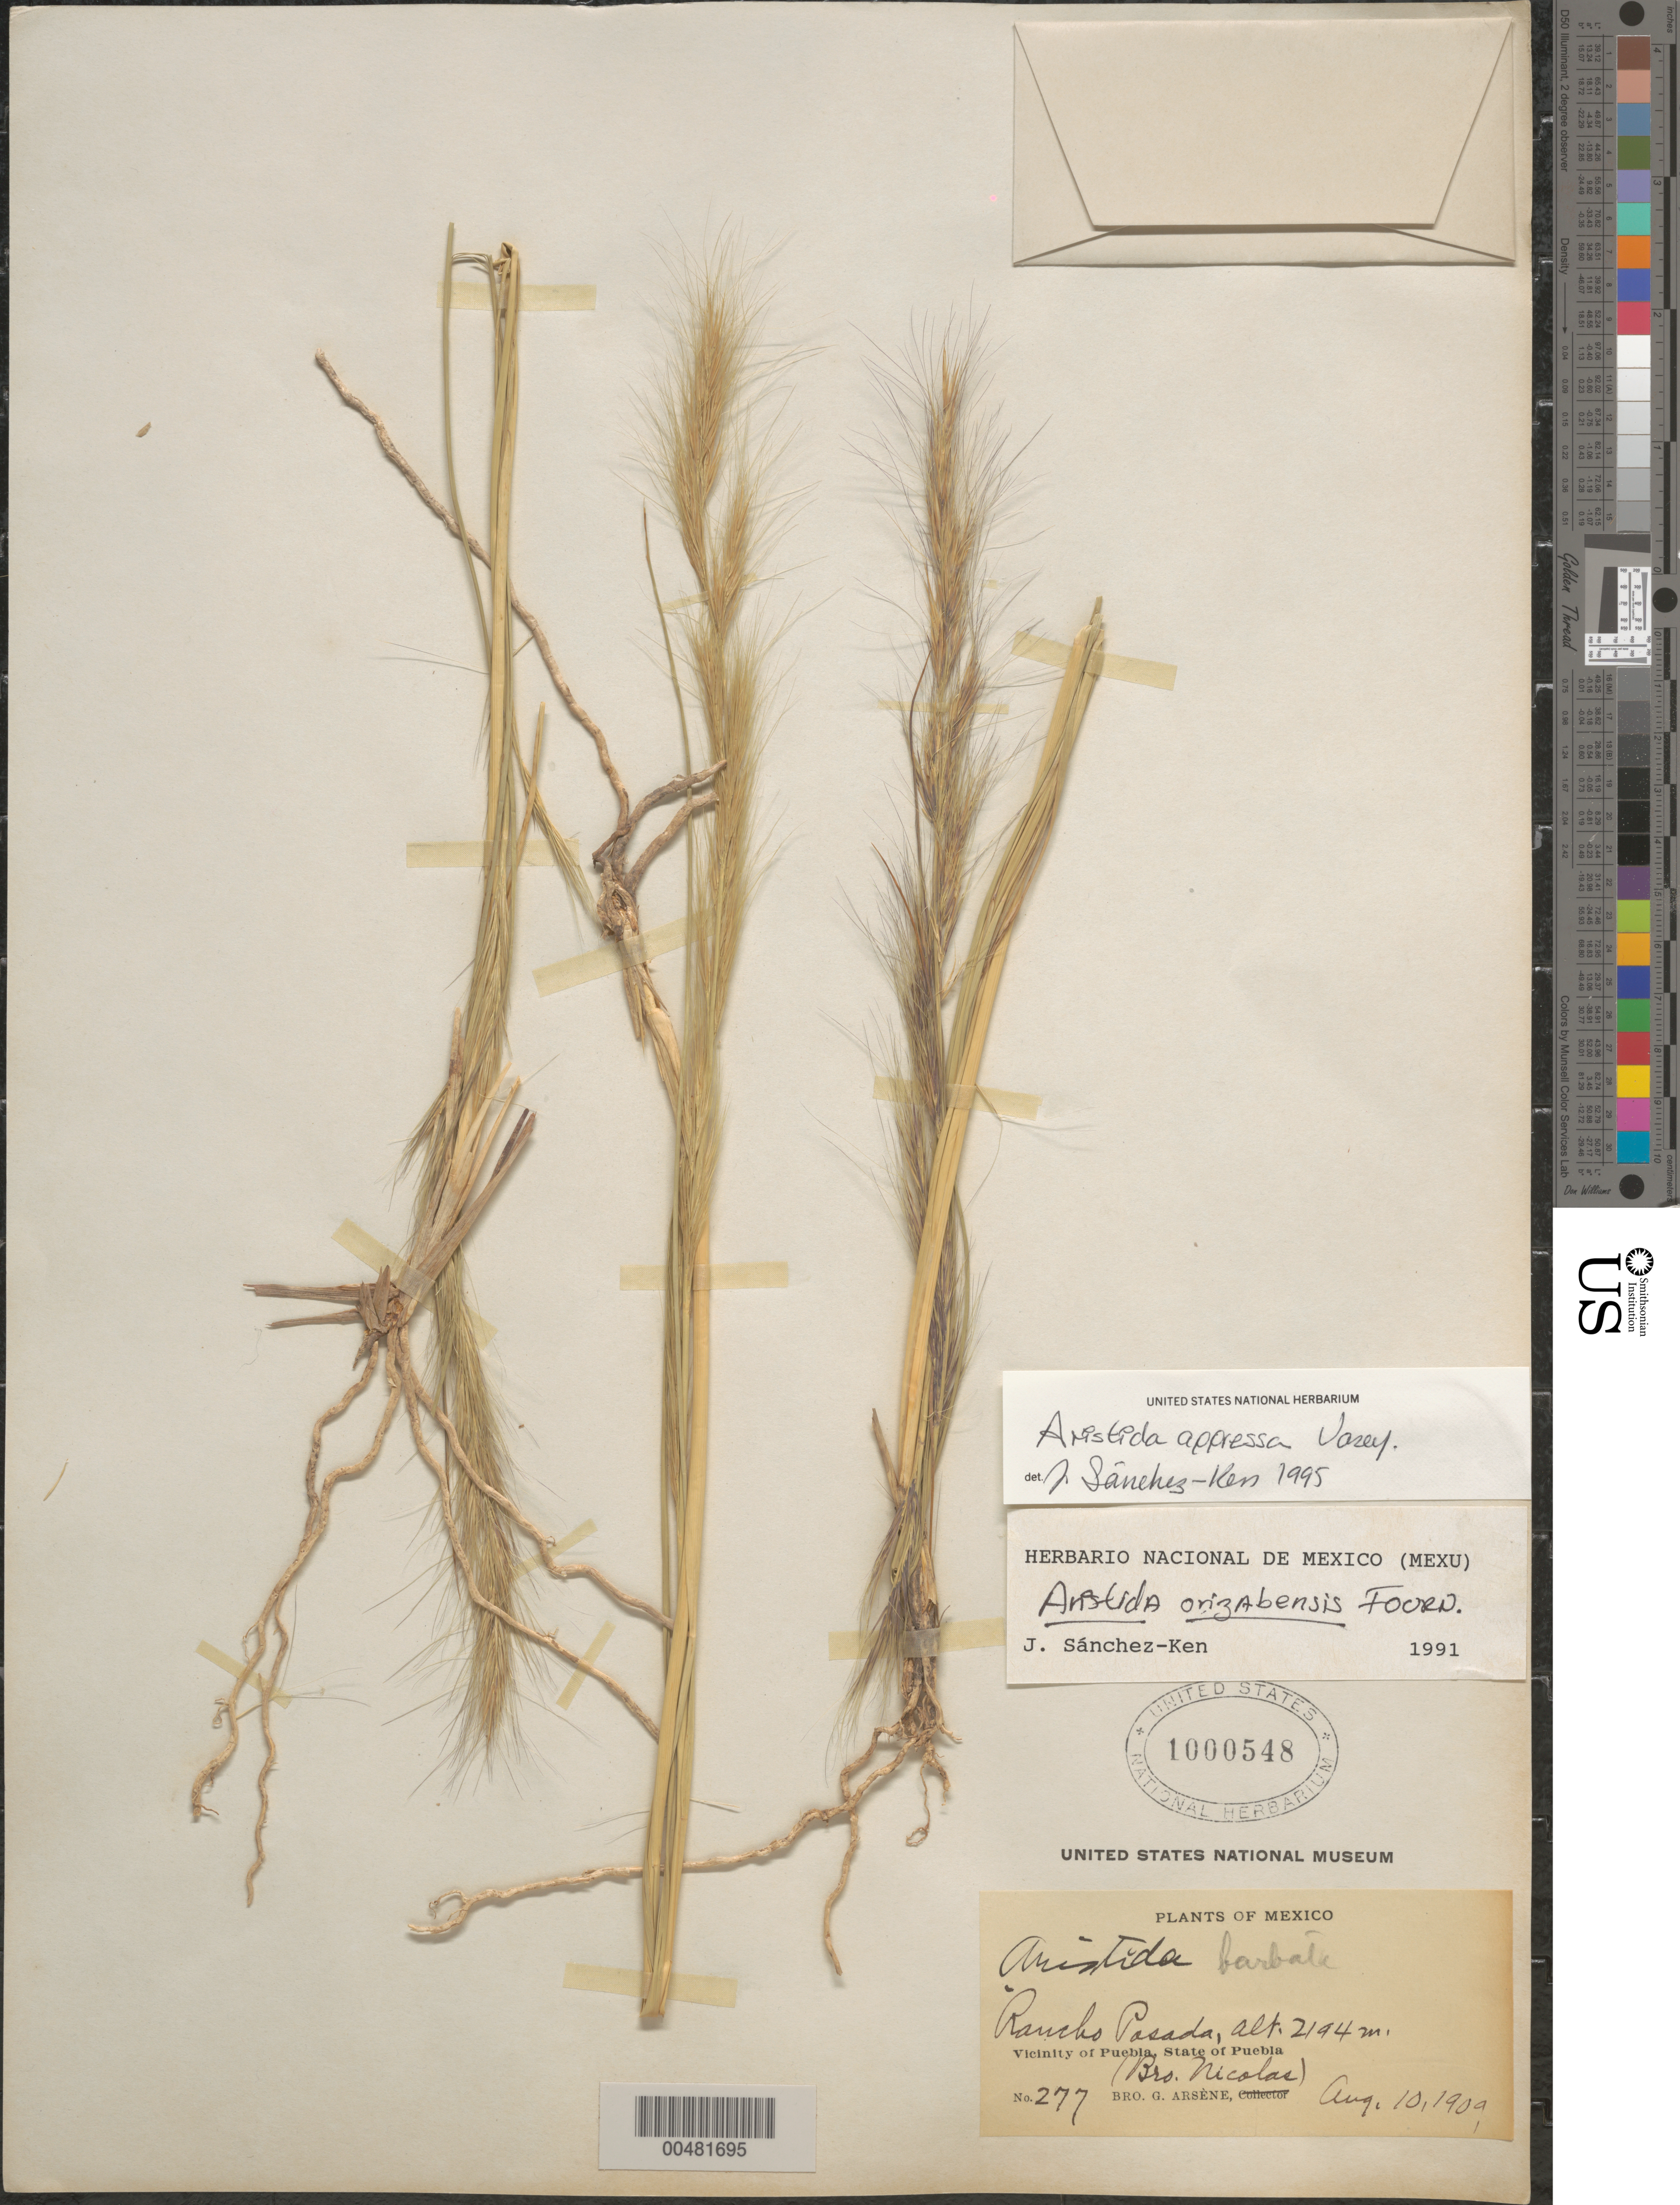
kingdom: Plantae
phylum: Tracheophyta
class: Liliopsida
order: Poales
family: Poaceae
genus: Aristida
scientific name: Aristida appressa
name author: Vasey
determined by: Sánchez-Ken, J. G.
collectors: Bro. G. Arsène & B. Nicolas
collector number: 277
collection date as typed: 10 Aug 1909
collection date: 1909-08-10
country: Mexico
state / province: Puebla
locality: Vicinity of Puebla, Rancho Pasada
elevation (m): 2194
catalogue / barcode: US 1000548